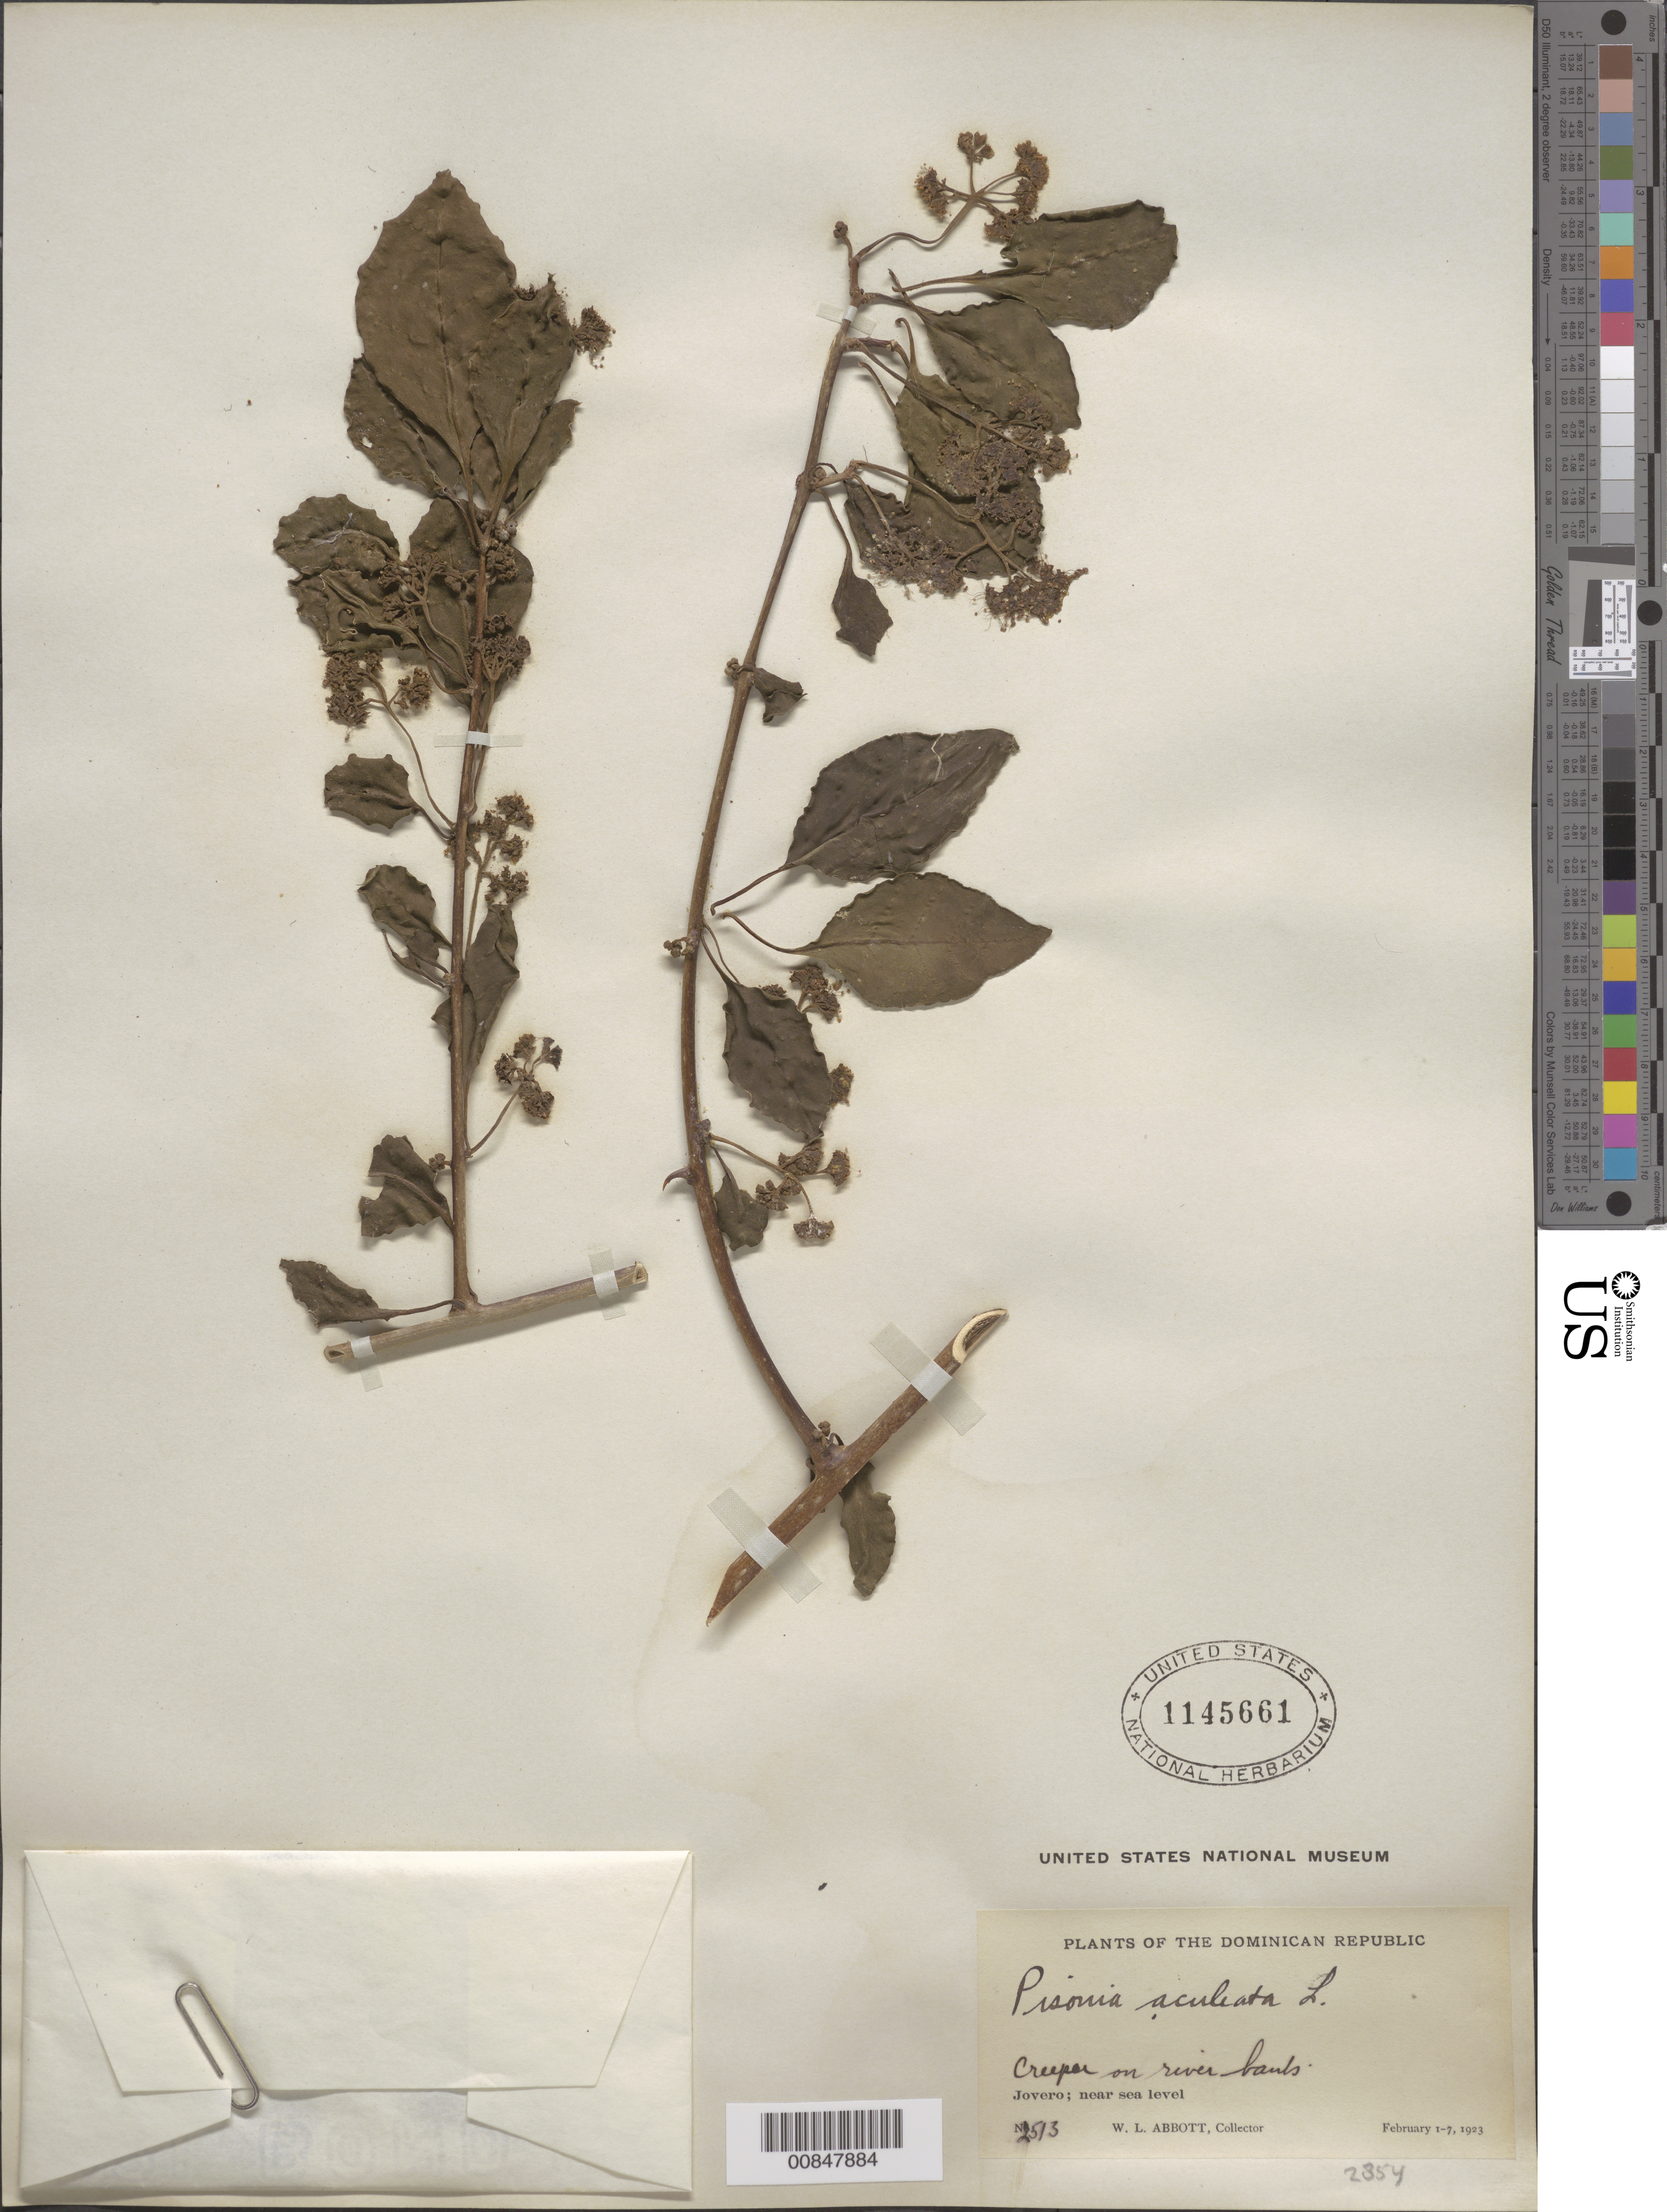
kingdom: Plantae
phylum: Tracheophyta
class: Magnoliopsida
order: Caryophyllales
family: Nyctaginaceae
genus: Pisonia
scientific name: Pisonia aculeata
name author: L.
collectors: W. L. Abbott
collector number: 2513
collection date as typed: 01 Feb 1923 to 07 Feb 1923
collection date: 1923-02-01/1923-02-07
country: Dominican Republic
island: Hispaniola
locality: Jovero.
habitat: On river banks.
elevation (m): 0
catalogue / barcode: US 1145661